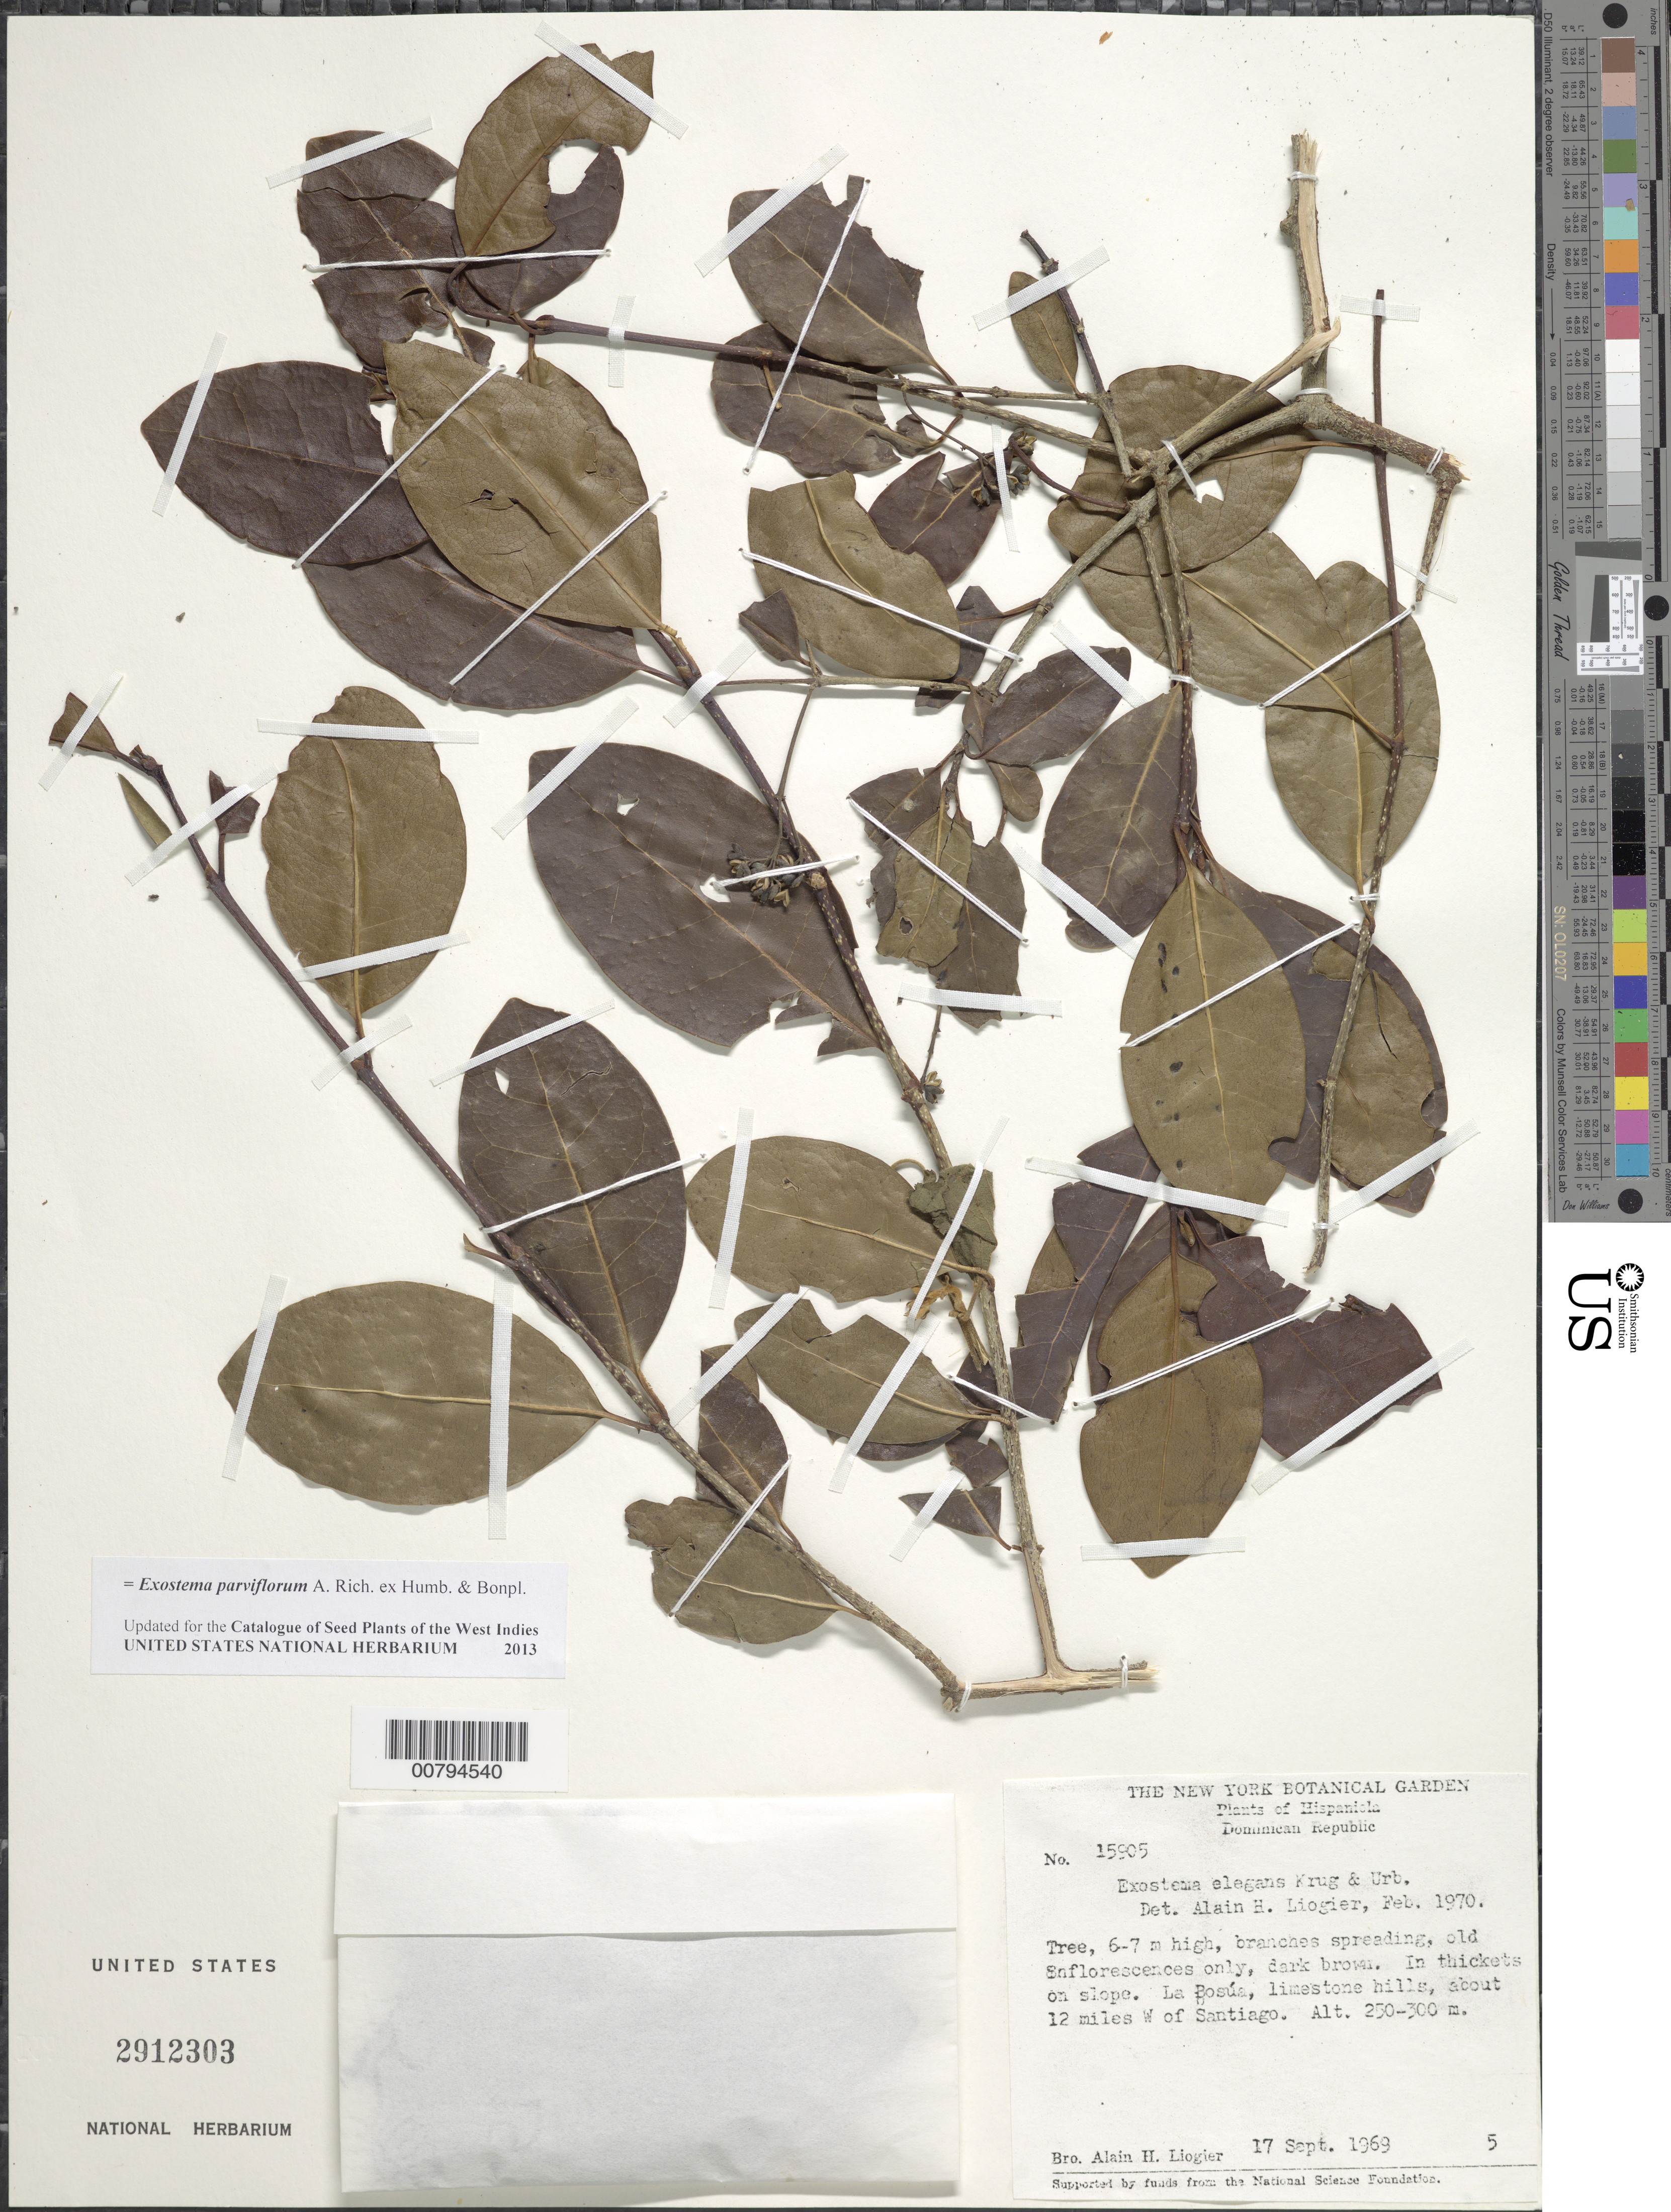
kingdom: Plantae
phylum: Tracheophyta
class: Magnoliopsida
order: Gentianales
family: Rubiaceae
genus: Exostema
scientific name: Exostema parviflorum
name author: A. Rich. ex Humb. & Bonpl.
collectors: A. H. Liogier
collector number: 15905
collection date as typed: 17 Sep 1969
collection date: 1969-09-17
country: Dominican Republic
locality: La Bosua, limestone hills, about 12 miles W of Santiago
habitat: In thickets on limeston slope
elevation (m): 250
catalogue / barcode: US 2912303